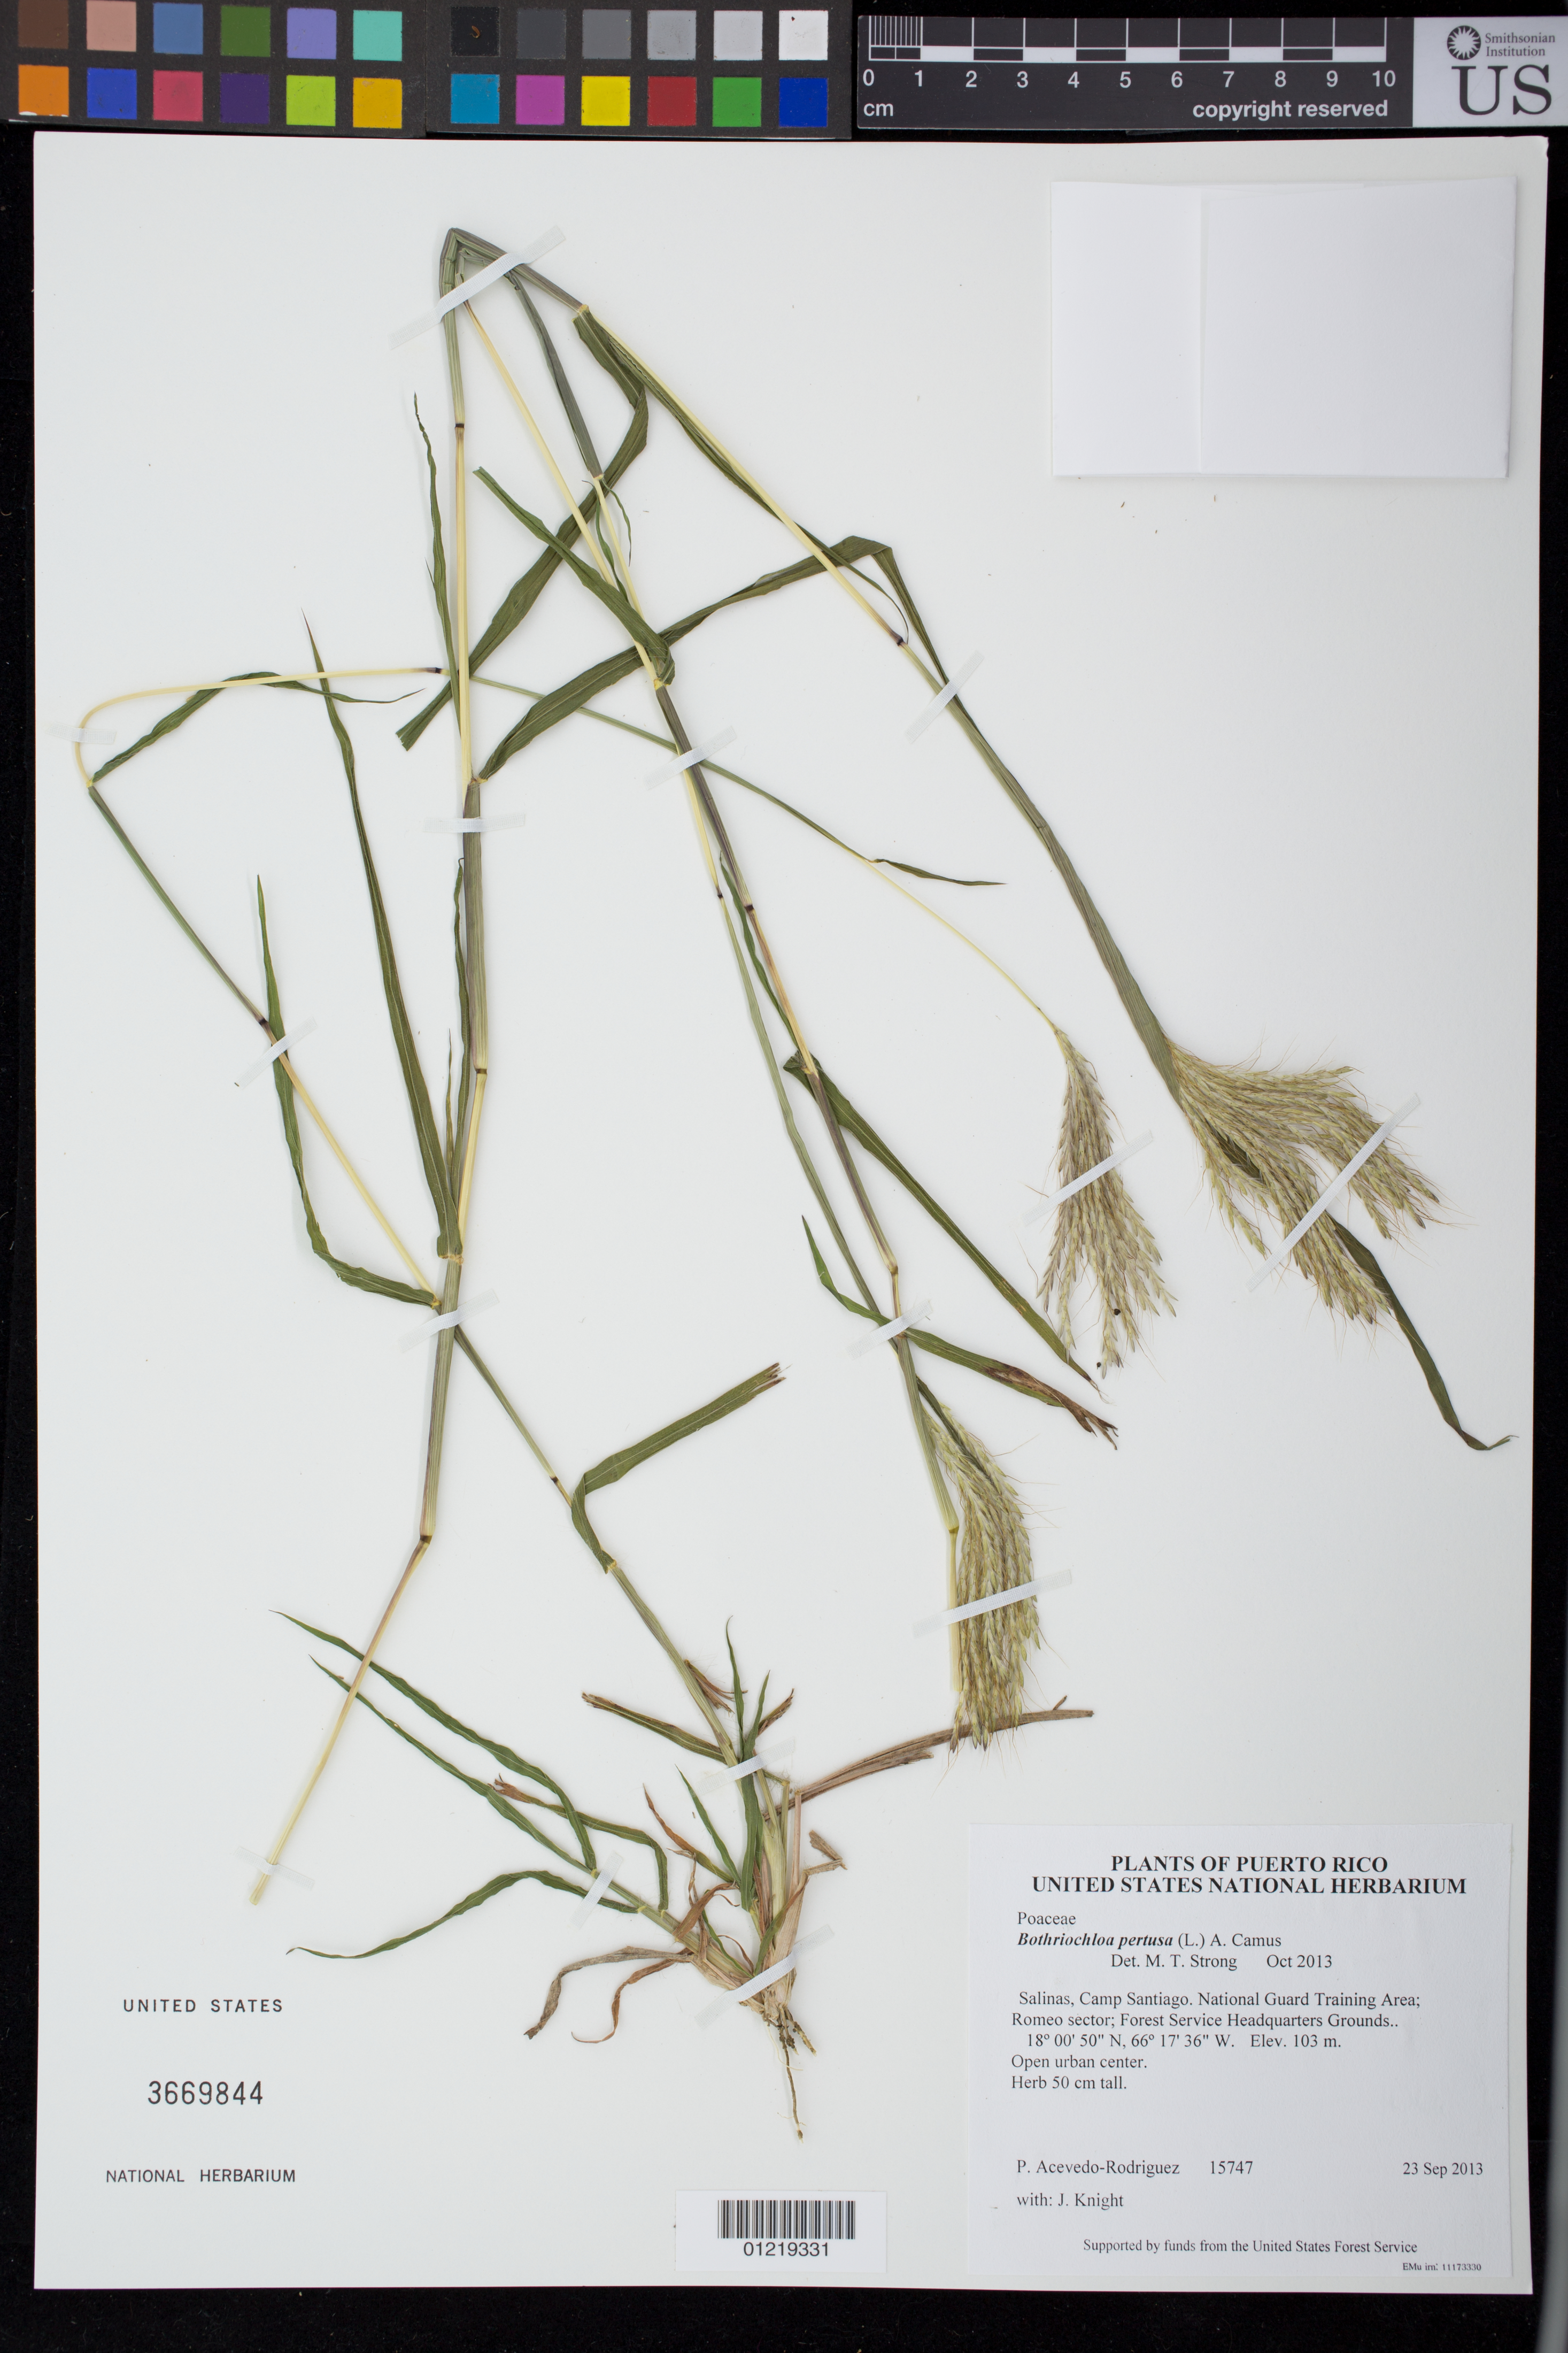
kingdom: Plantae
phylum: Tracheophyta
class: Liliopsida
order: Poales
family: Poaceae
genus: Bothriochloa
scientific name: Bothriochloa pertusa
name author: (L.) A. Camus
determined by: Strong, M. T., (US), Smithsonian Institution - National Museum of Natural History (UNITED STATES)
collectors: P. Acevedo-Rodr. & J. Knight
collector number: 15747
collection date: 2013-09-23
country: Puerto Rico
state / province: Salinas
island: Puerto Rico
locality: Camp Santiago. National Guard Training Area; Romeo sector; Forest Service Headquarters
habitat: Open urban center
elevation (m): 103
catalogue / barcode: US 3669844